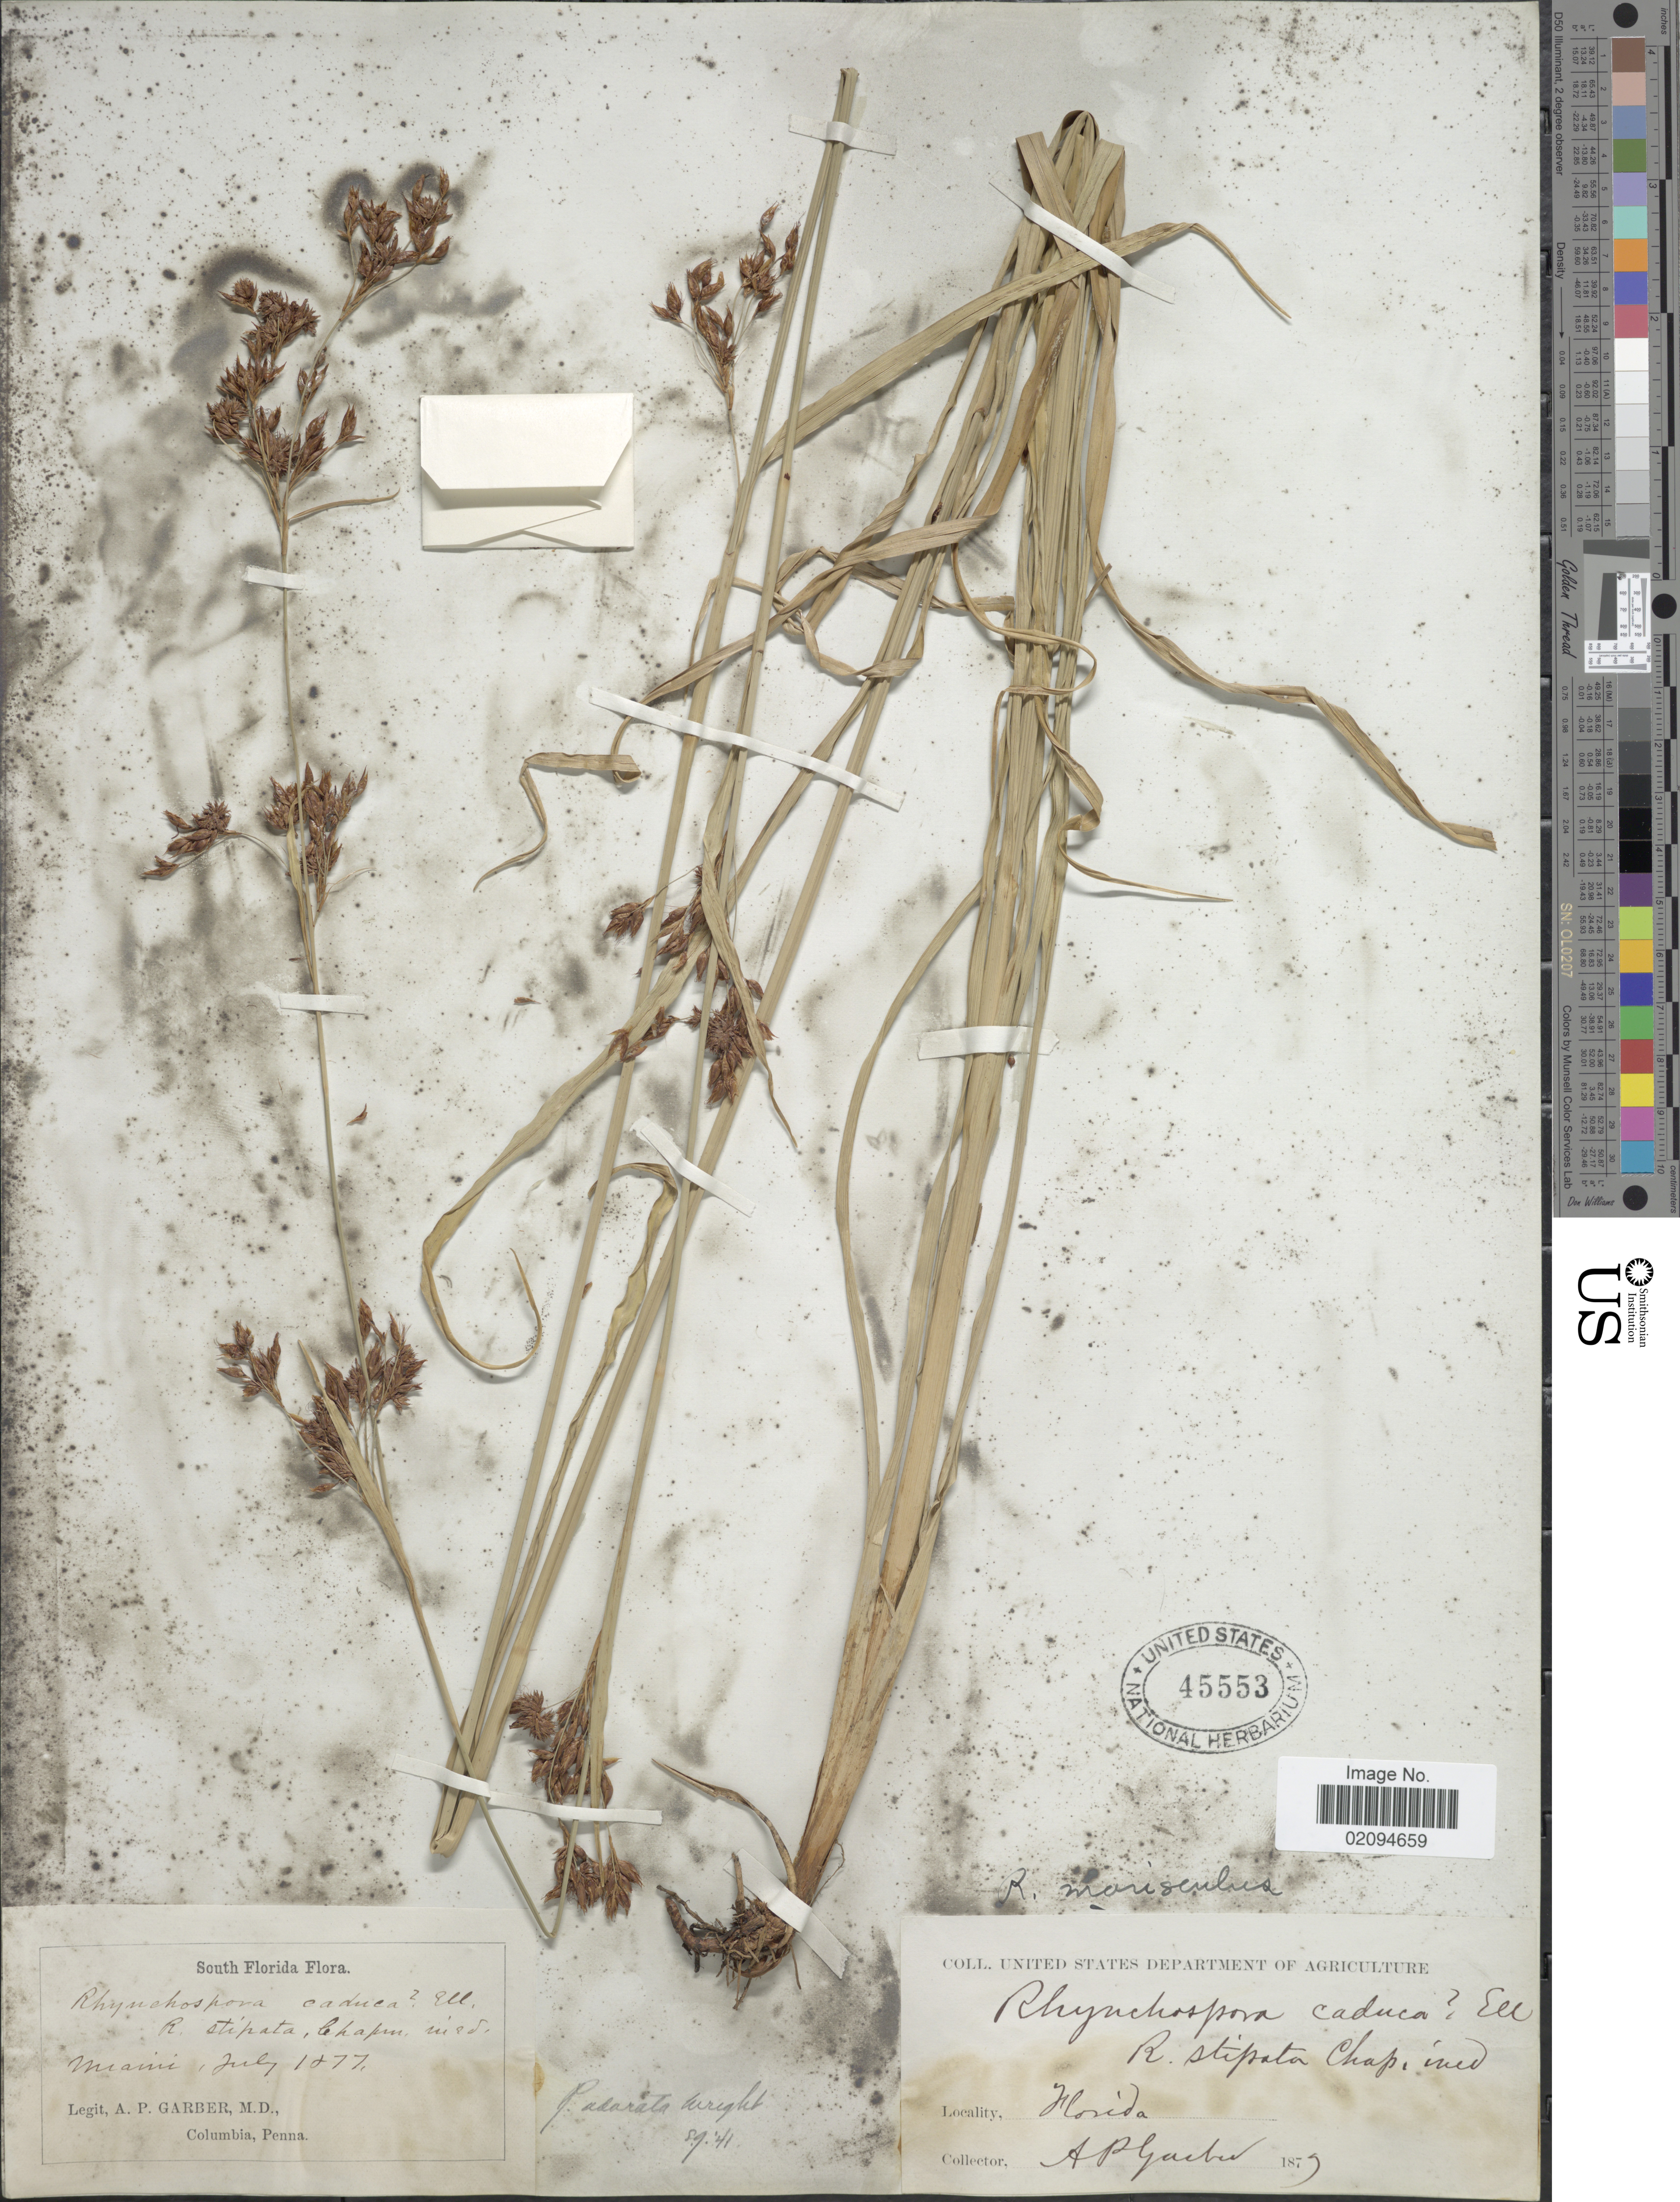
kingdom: Plantae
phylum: Tracheophyta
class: Liliopsida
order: Poales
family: Cyperaceae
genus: Rhynchospora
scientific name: Rhynchospora odorata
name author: C. Wright ex Griseb.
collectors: A. P. Garber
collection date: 1877-07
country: United States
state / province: Florida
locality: Miami, South Florida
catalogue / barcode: US 45553